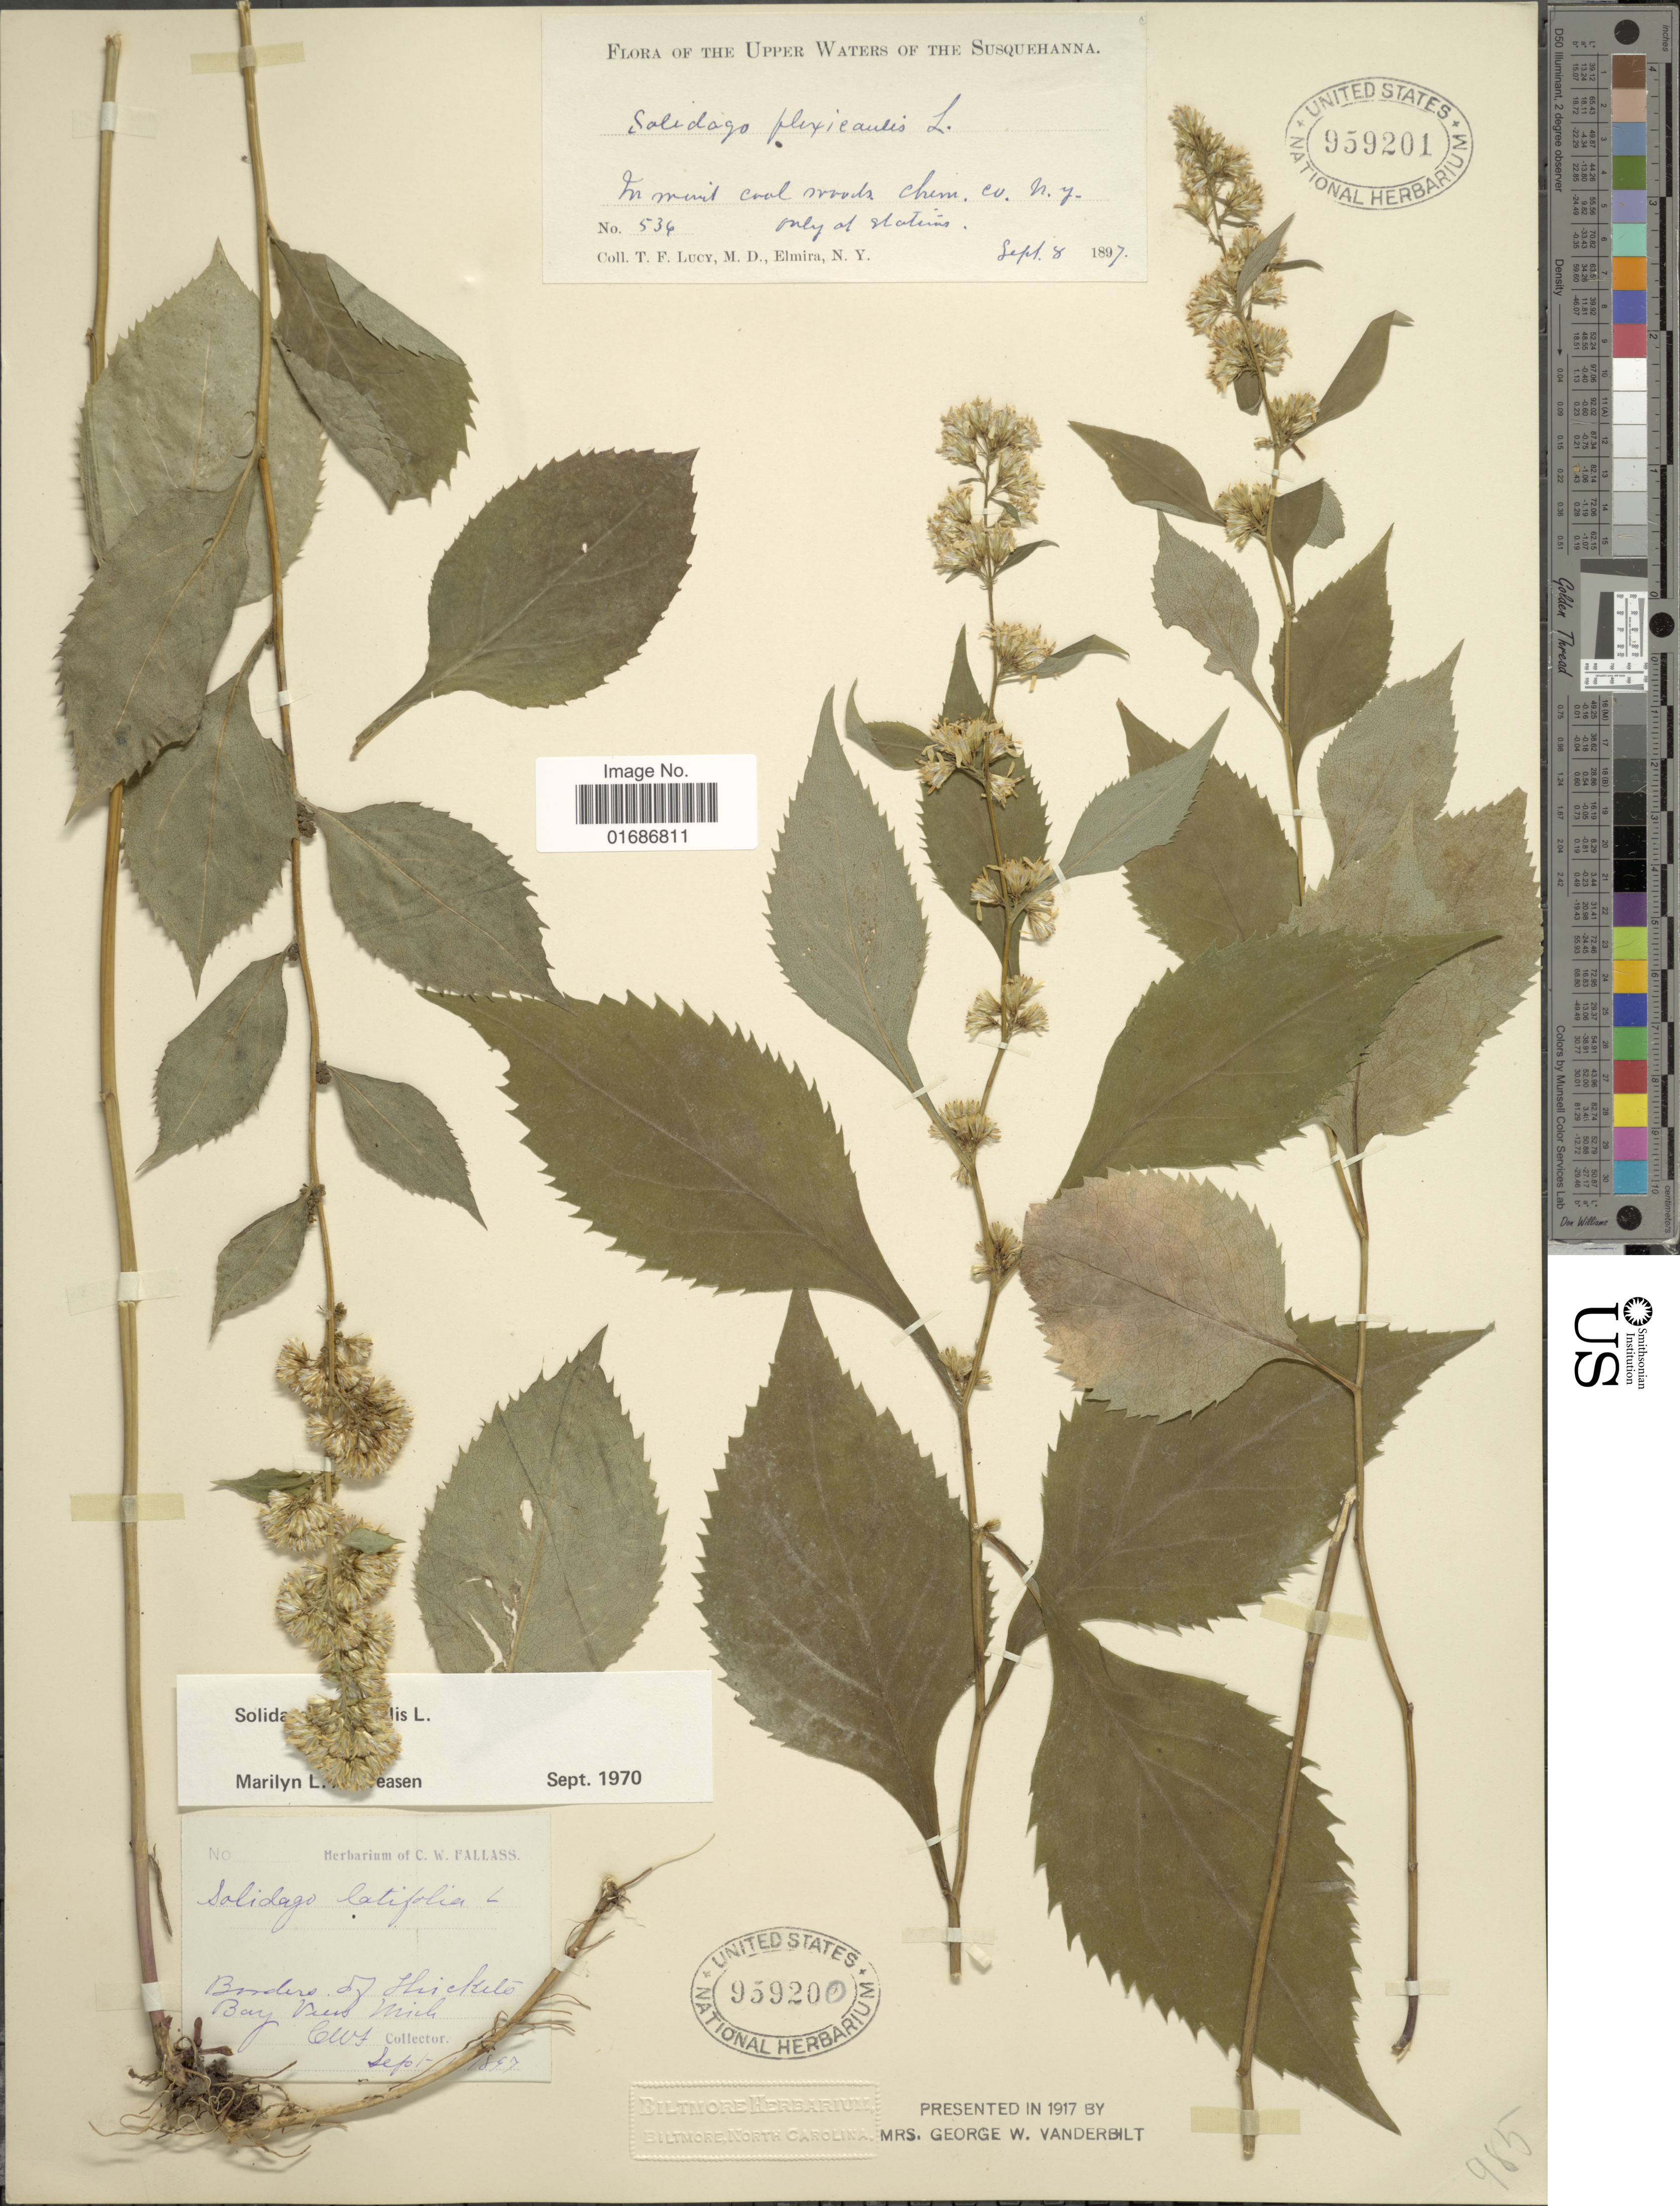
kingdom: Plantae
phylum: Tracheophyta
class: Magnoliopsida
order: Asterales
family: Asteraceae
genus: Solidago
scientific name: Solidago flexicaulis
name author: L.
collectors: T. Lucy & M. Elmira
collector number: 536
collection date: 1897-09-08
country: United States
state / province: New York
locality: In moist coal woods Chem. Co., N. Y. only at stations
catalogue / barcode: US 959201-2